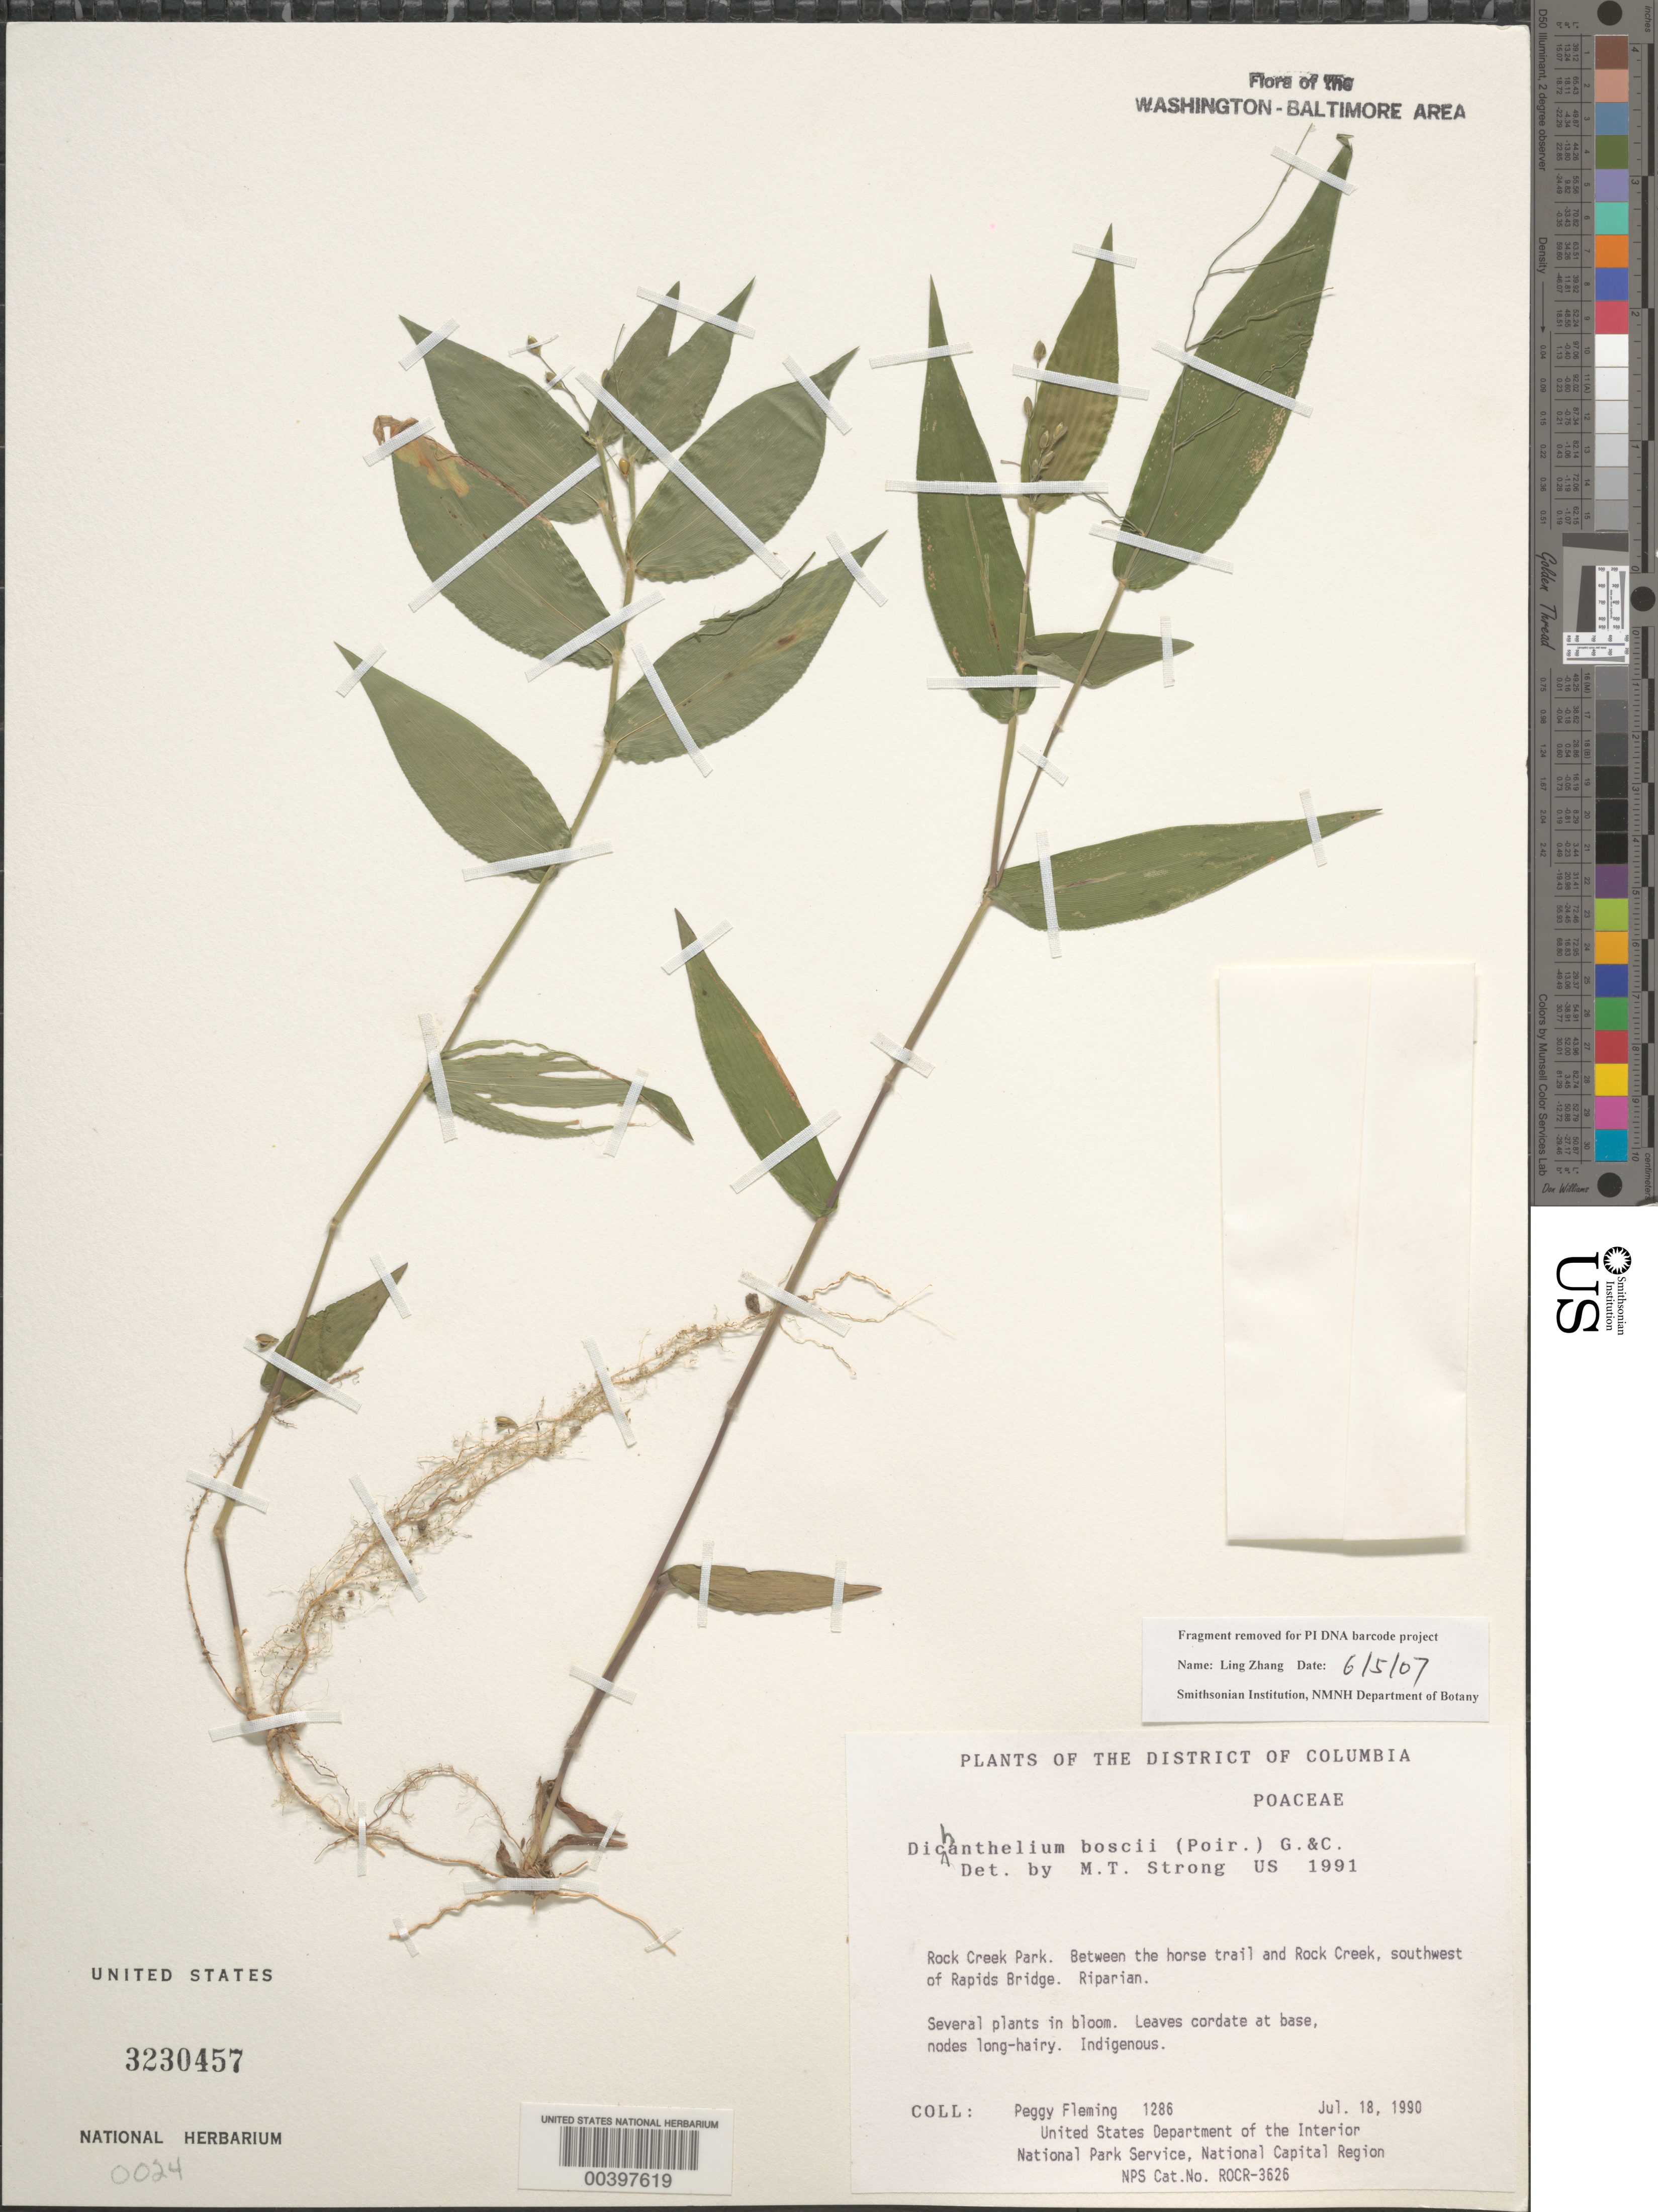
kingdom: Plantae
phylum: Tracheophyta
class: Liliopsida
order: Poales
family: Poaceae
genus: Dichanthelium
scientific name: Dichanthelium boscii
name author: (Poir.) Gould & C.A. Clark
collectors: P. Fleming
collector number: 1286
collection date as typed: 18 Jul 1990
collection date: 1990-07-18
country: United States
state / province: District of Columbia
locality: Rock Creek Park, horse trail and Rock Creek Rock Creek Park and Vicinity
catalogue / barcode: US 3230457